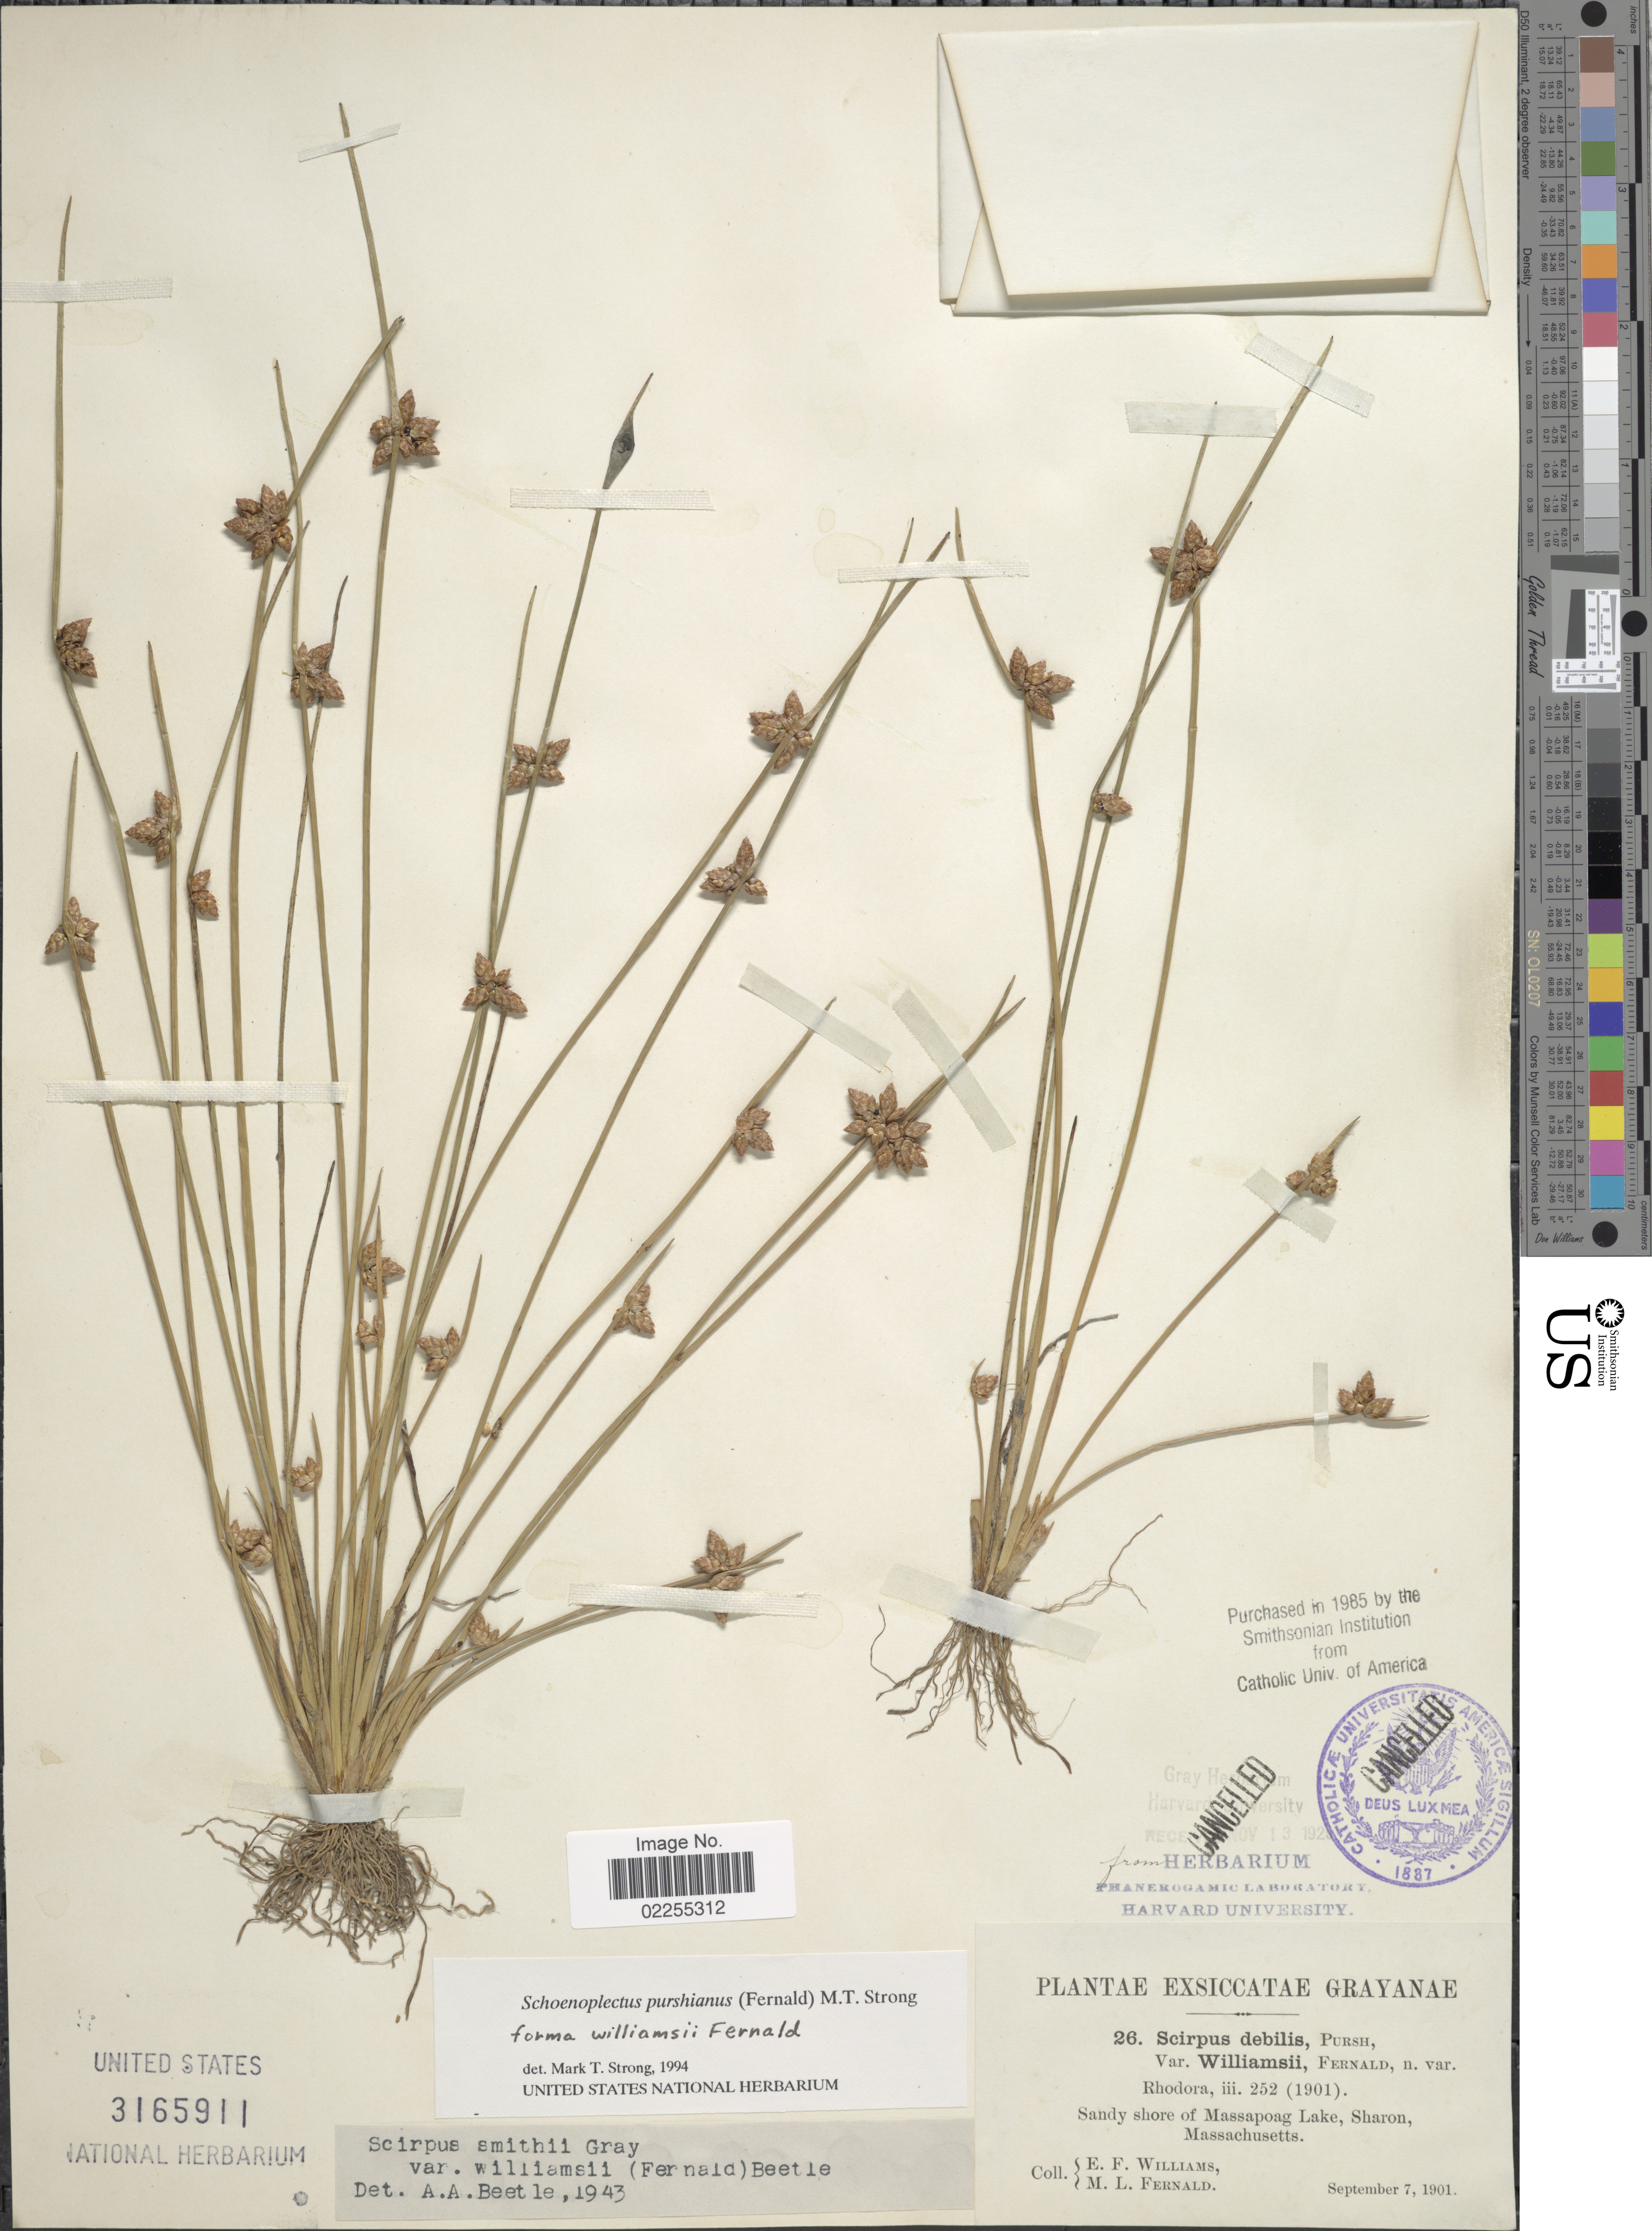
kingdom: Plantae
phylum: Tracheophyta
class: Liliopsida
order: Poales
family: Cyperaceae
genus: Schoenoplectus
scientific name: Schoenoplectus purshianus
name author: (Fernald) M.T. Strong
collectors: E. Williams & M. L. Fernald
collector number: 26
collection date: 1901-09-07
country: United States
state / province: Massachusetts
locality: Sandy shore of Massapoag Lake, Sharon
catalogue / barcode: US 3165911